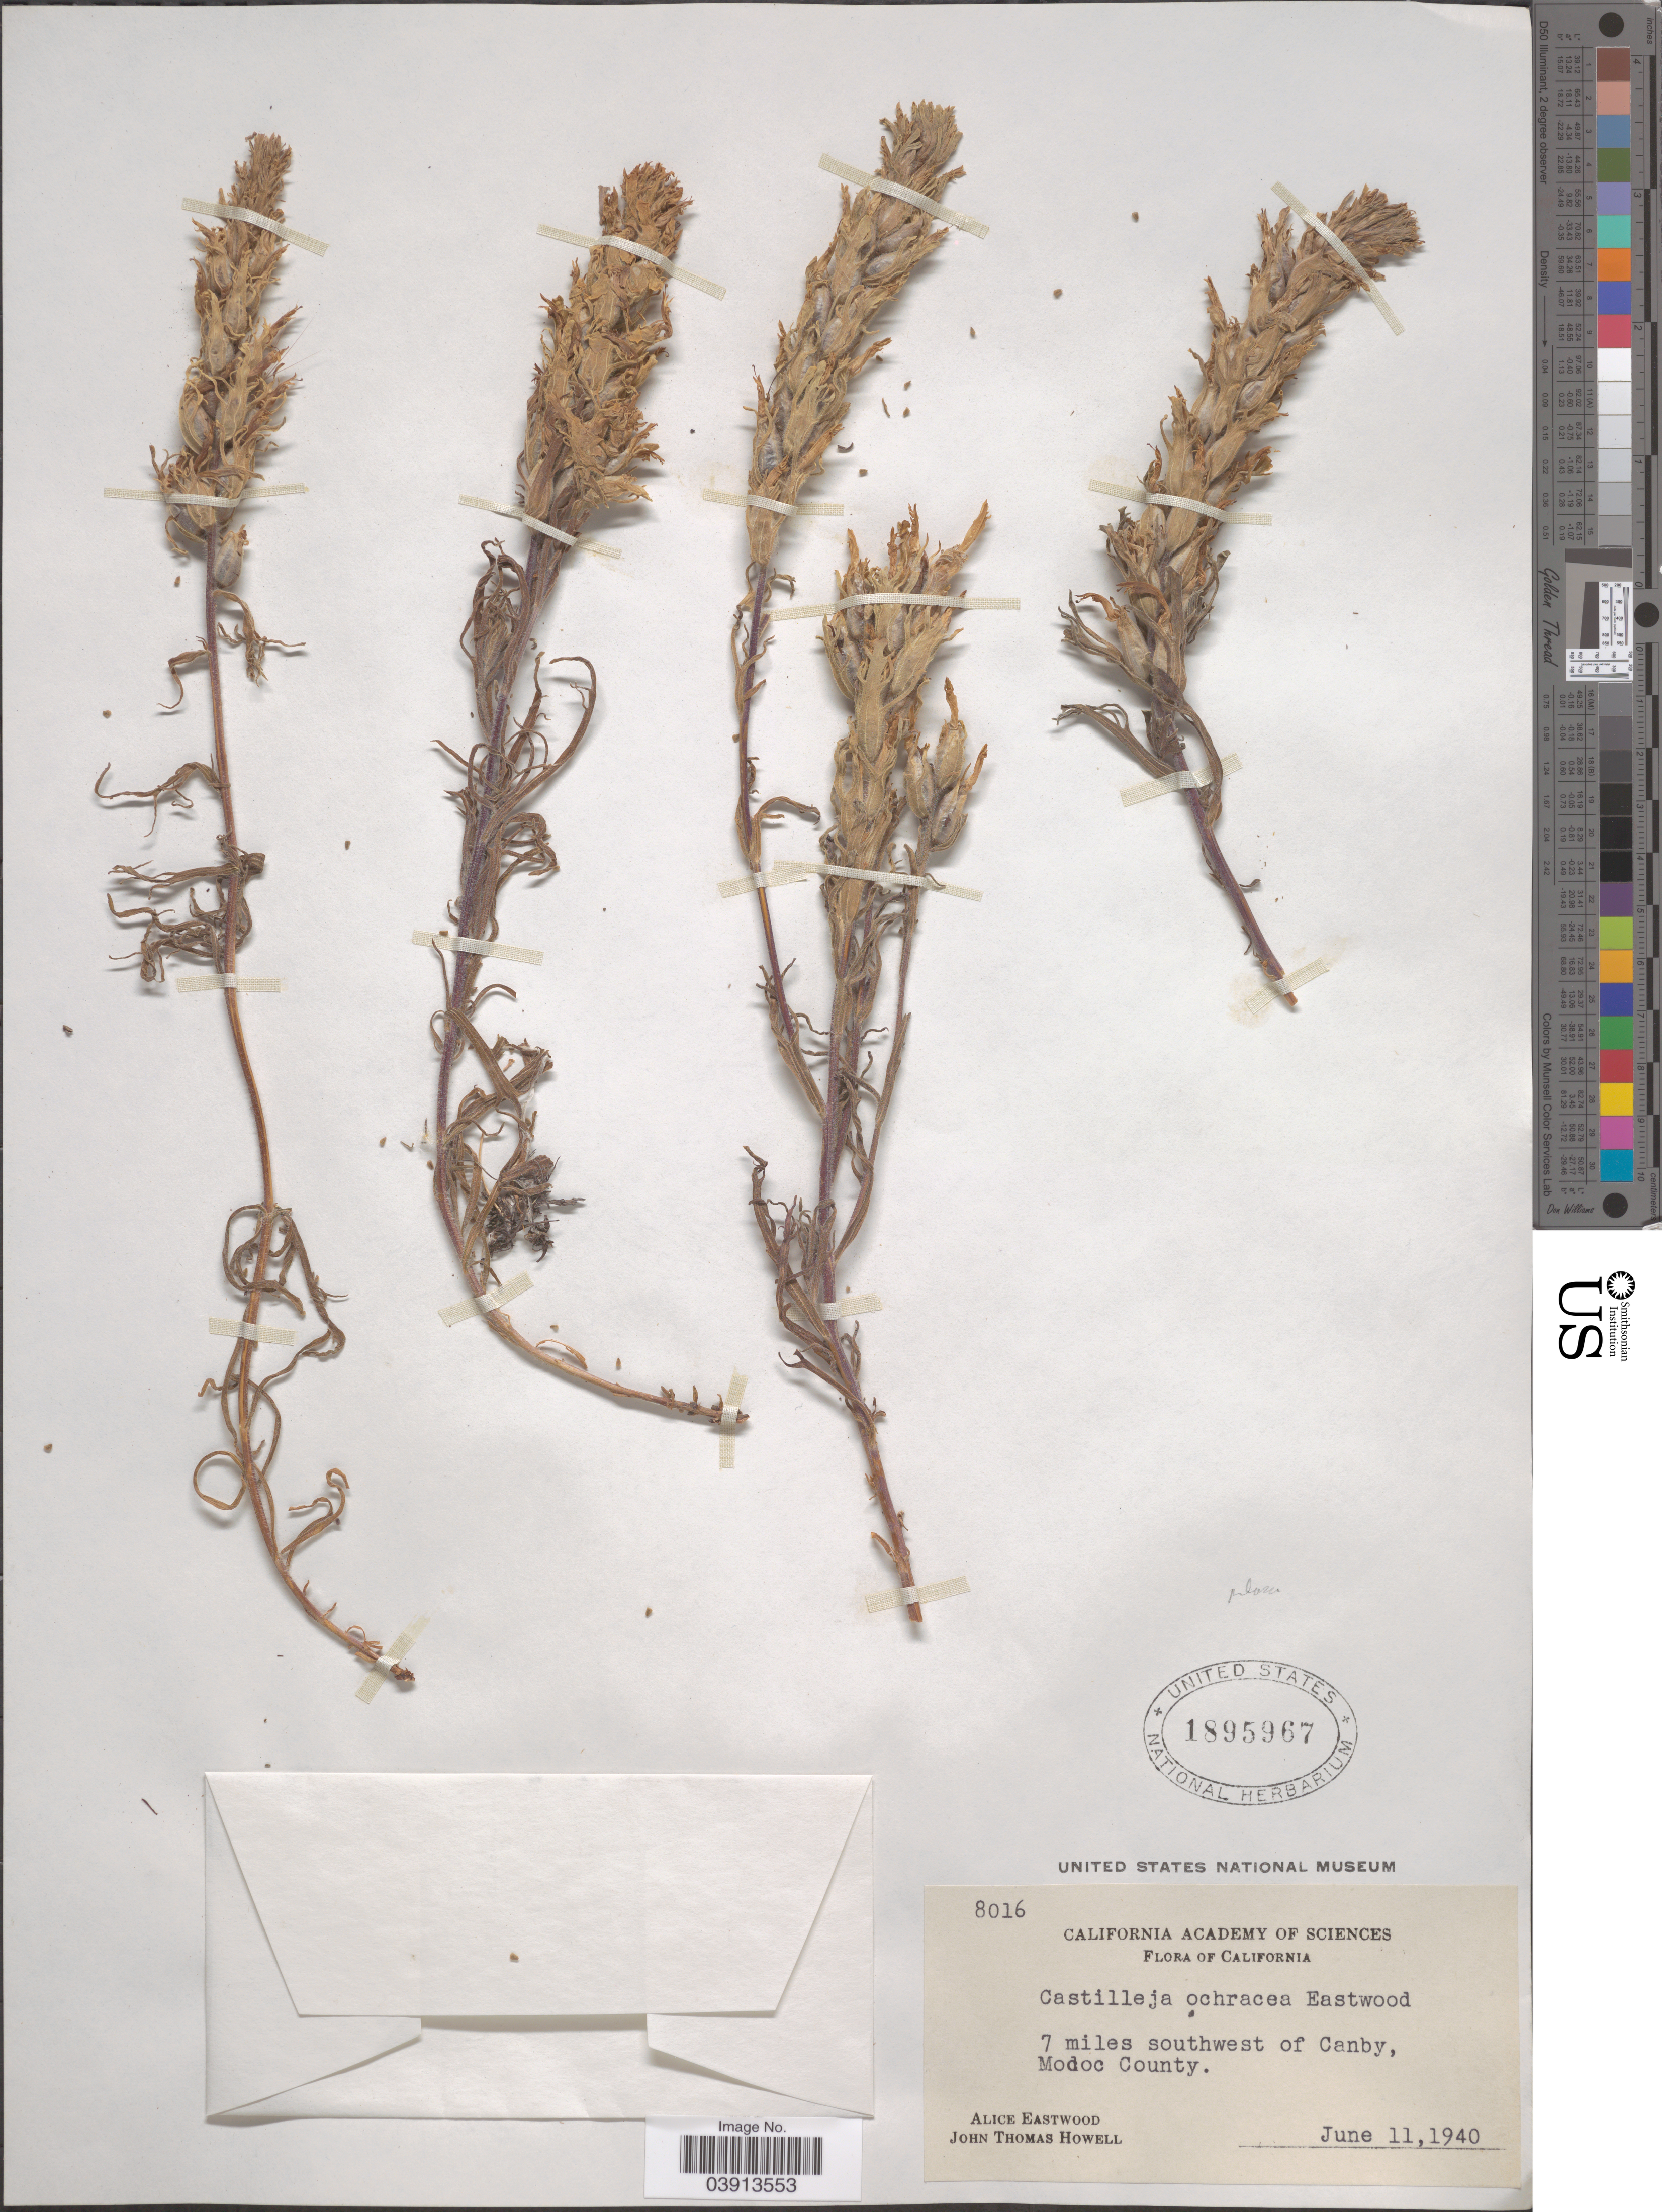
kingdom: Plantae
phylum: Tracheophyta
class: Magnoliopsida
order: Lamiales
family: Orobanchaceae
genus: Castilleja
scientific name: Castilleja pilosa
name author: (S. Watson) Rydb.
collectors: A. Eastwood & T. Howell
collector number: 8016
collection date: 1940-06-11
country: United States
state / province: California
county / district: Modoc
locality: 7 miles southwest of Canby, Modoc County.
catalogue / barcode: US 1895967